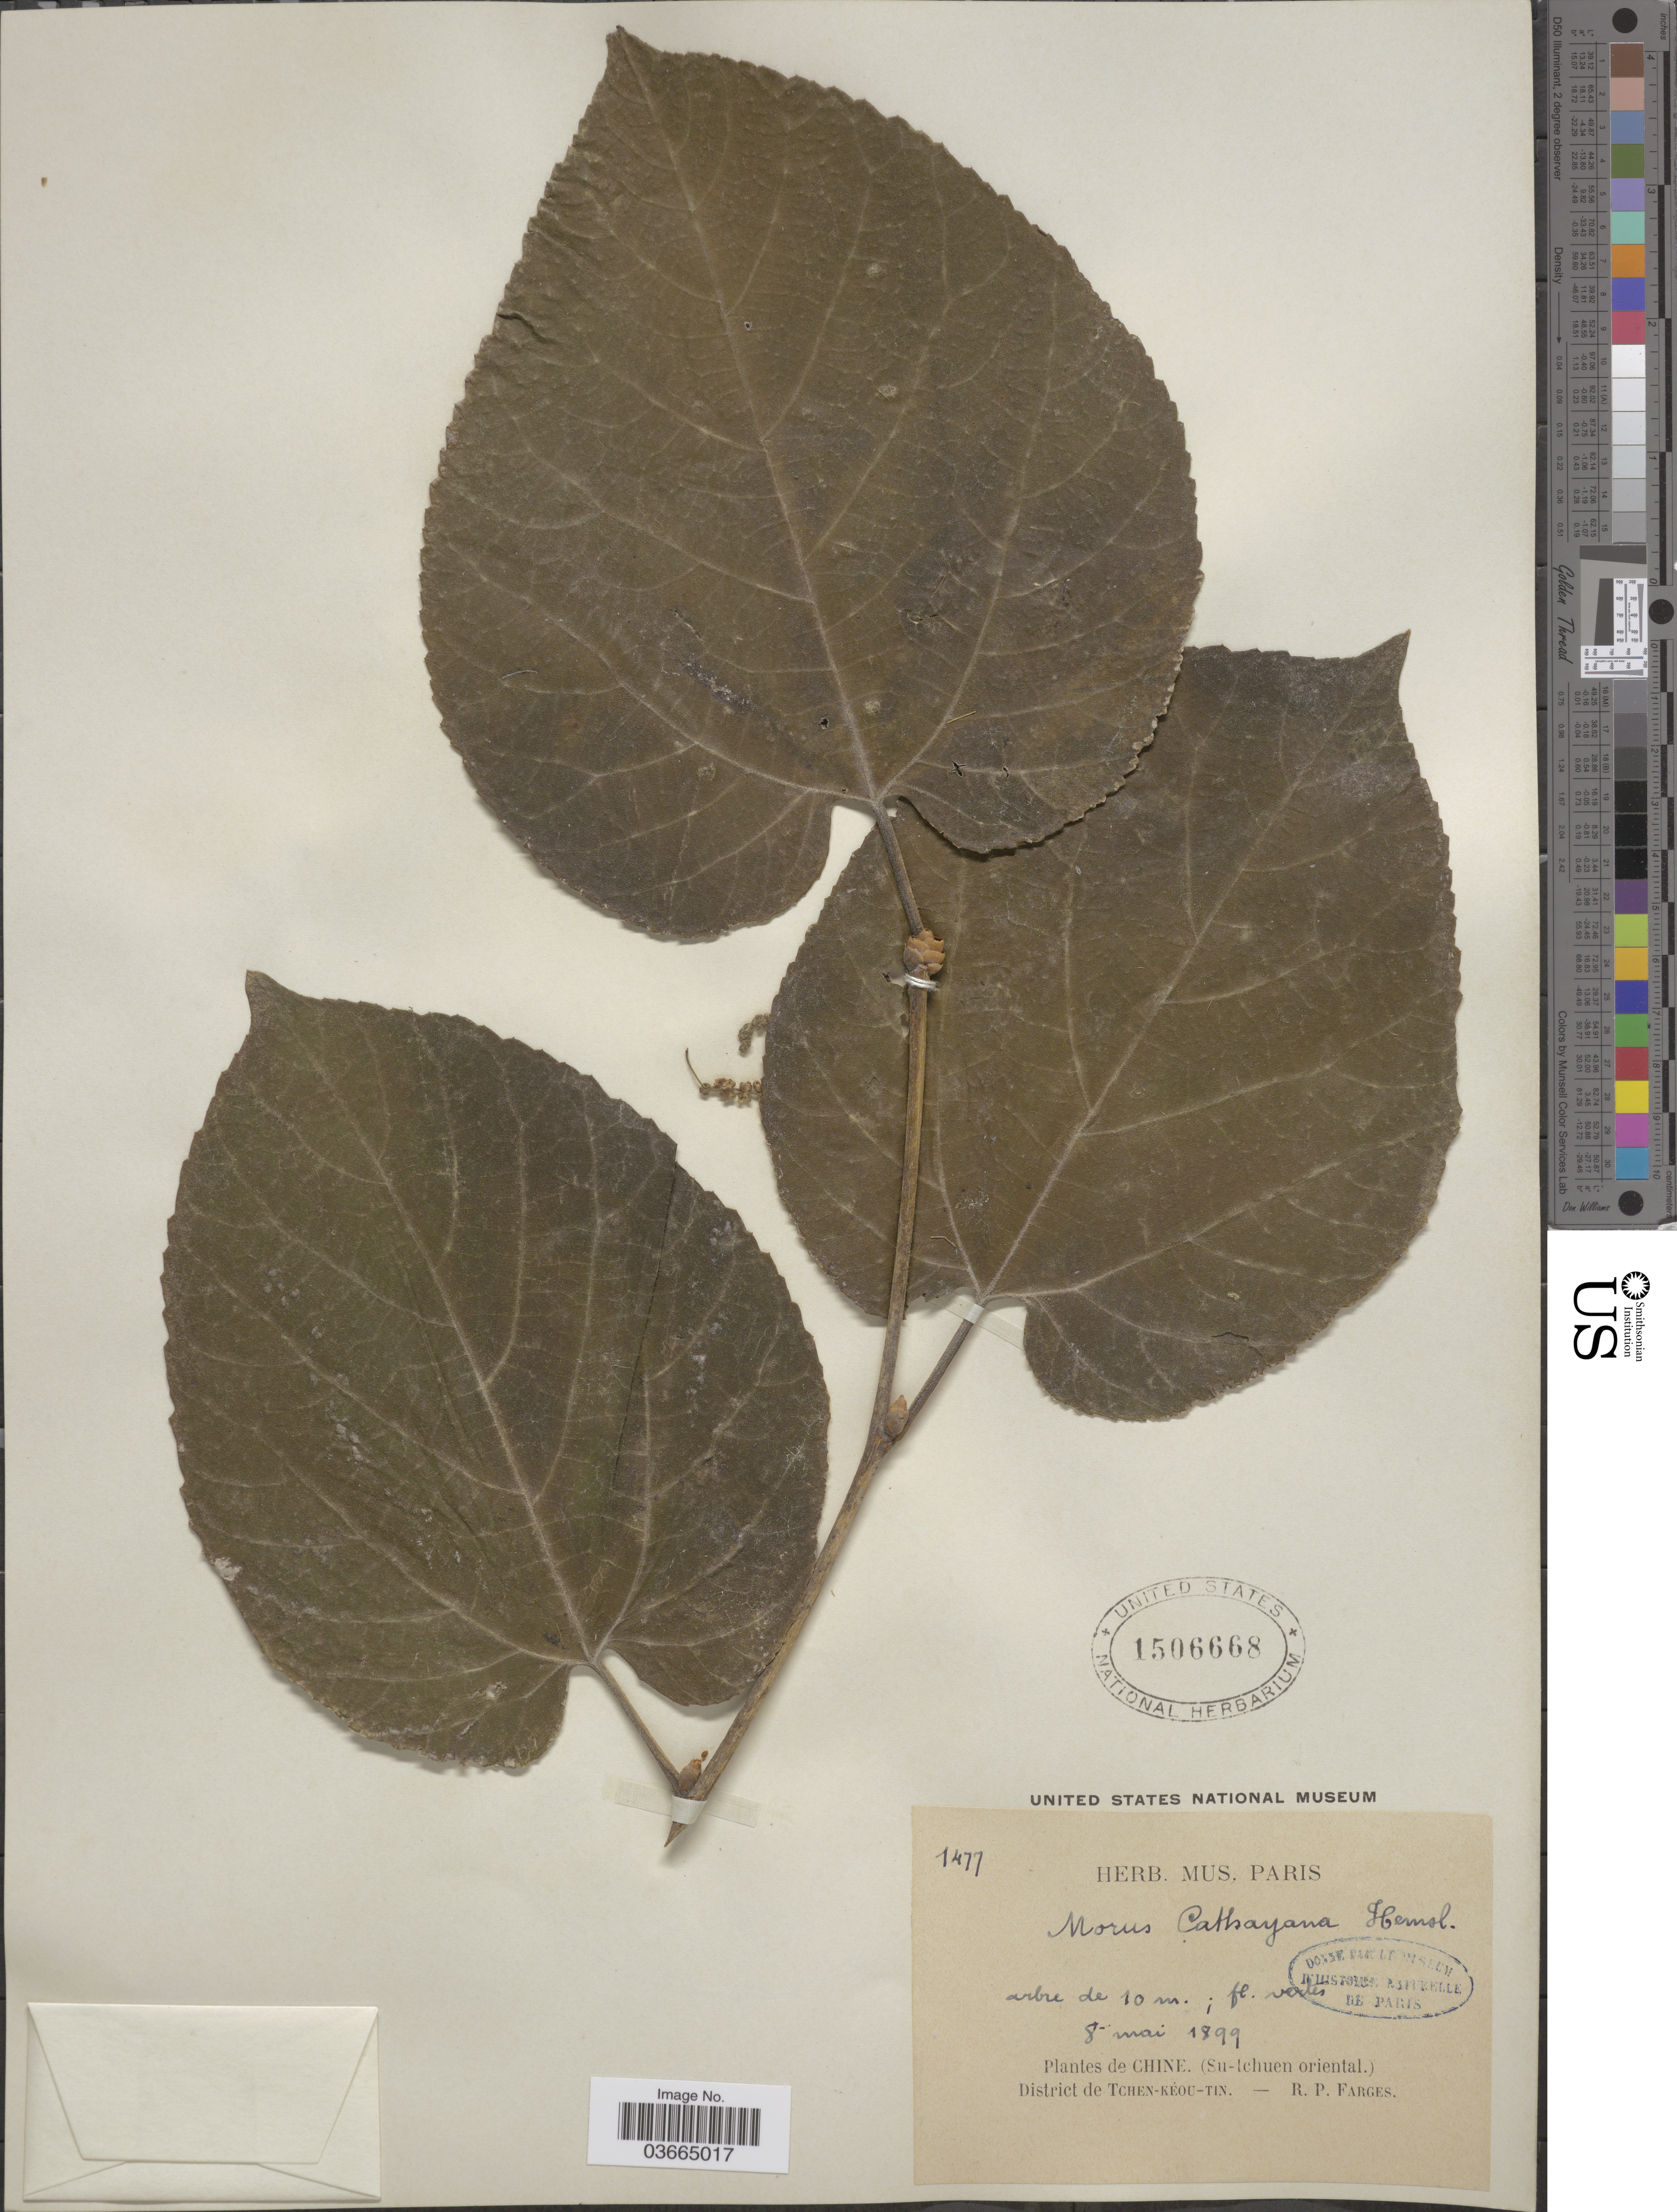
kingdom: Plantae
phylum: Tracheophyta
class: Magnoliopsida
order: Rosales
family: Moraceae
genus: Morus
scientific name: Morus cathayana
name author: Hemsl.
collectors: R. Farges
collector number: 1477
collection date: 1899-05-08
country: China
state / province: Sichuan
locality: (Su-tchuen oriental). District de Tchen-kéou-tin.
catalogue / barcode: US 1506668